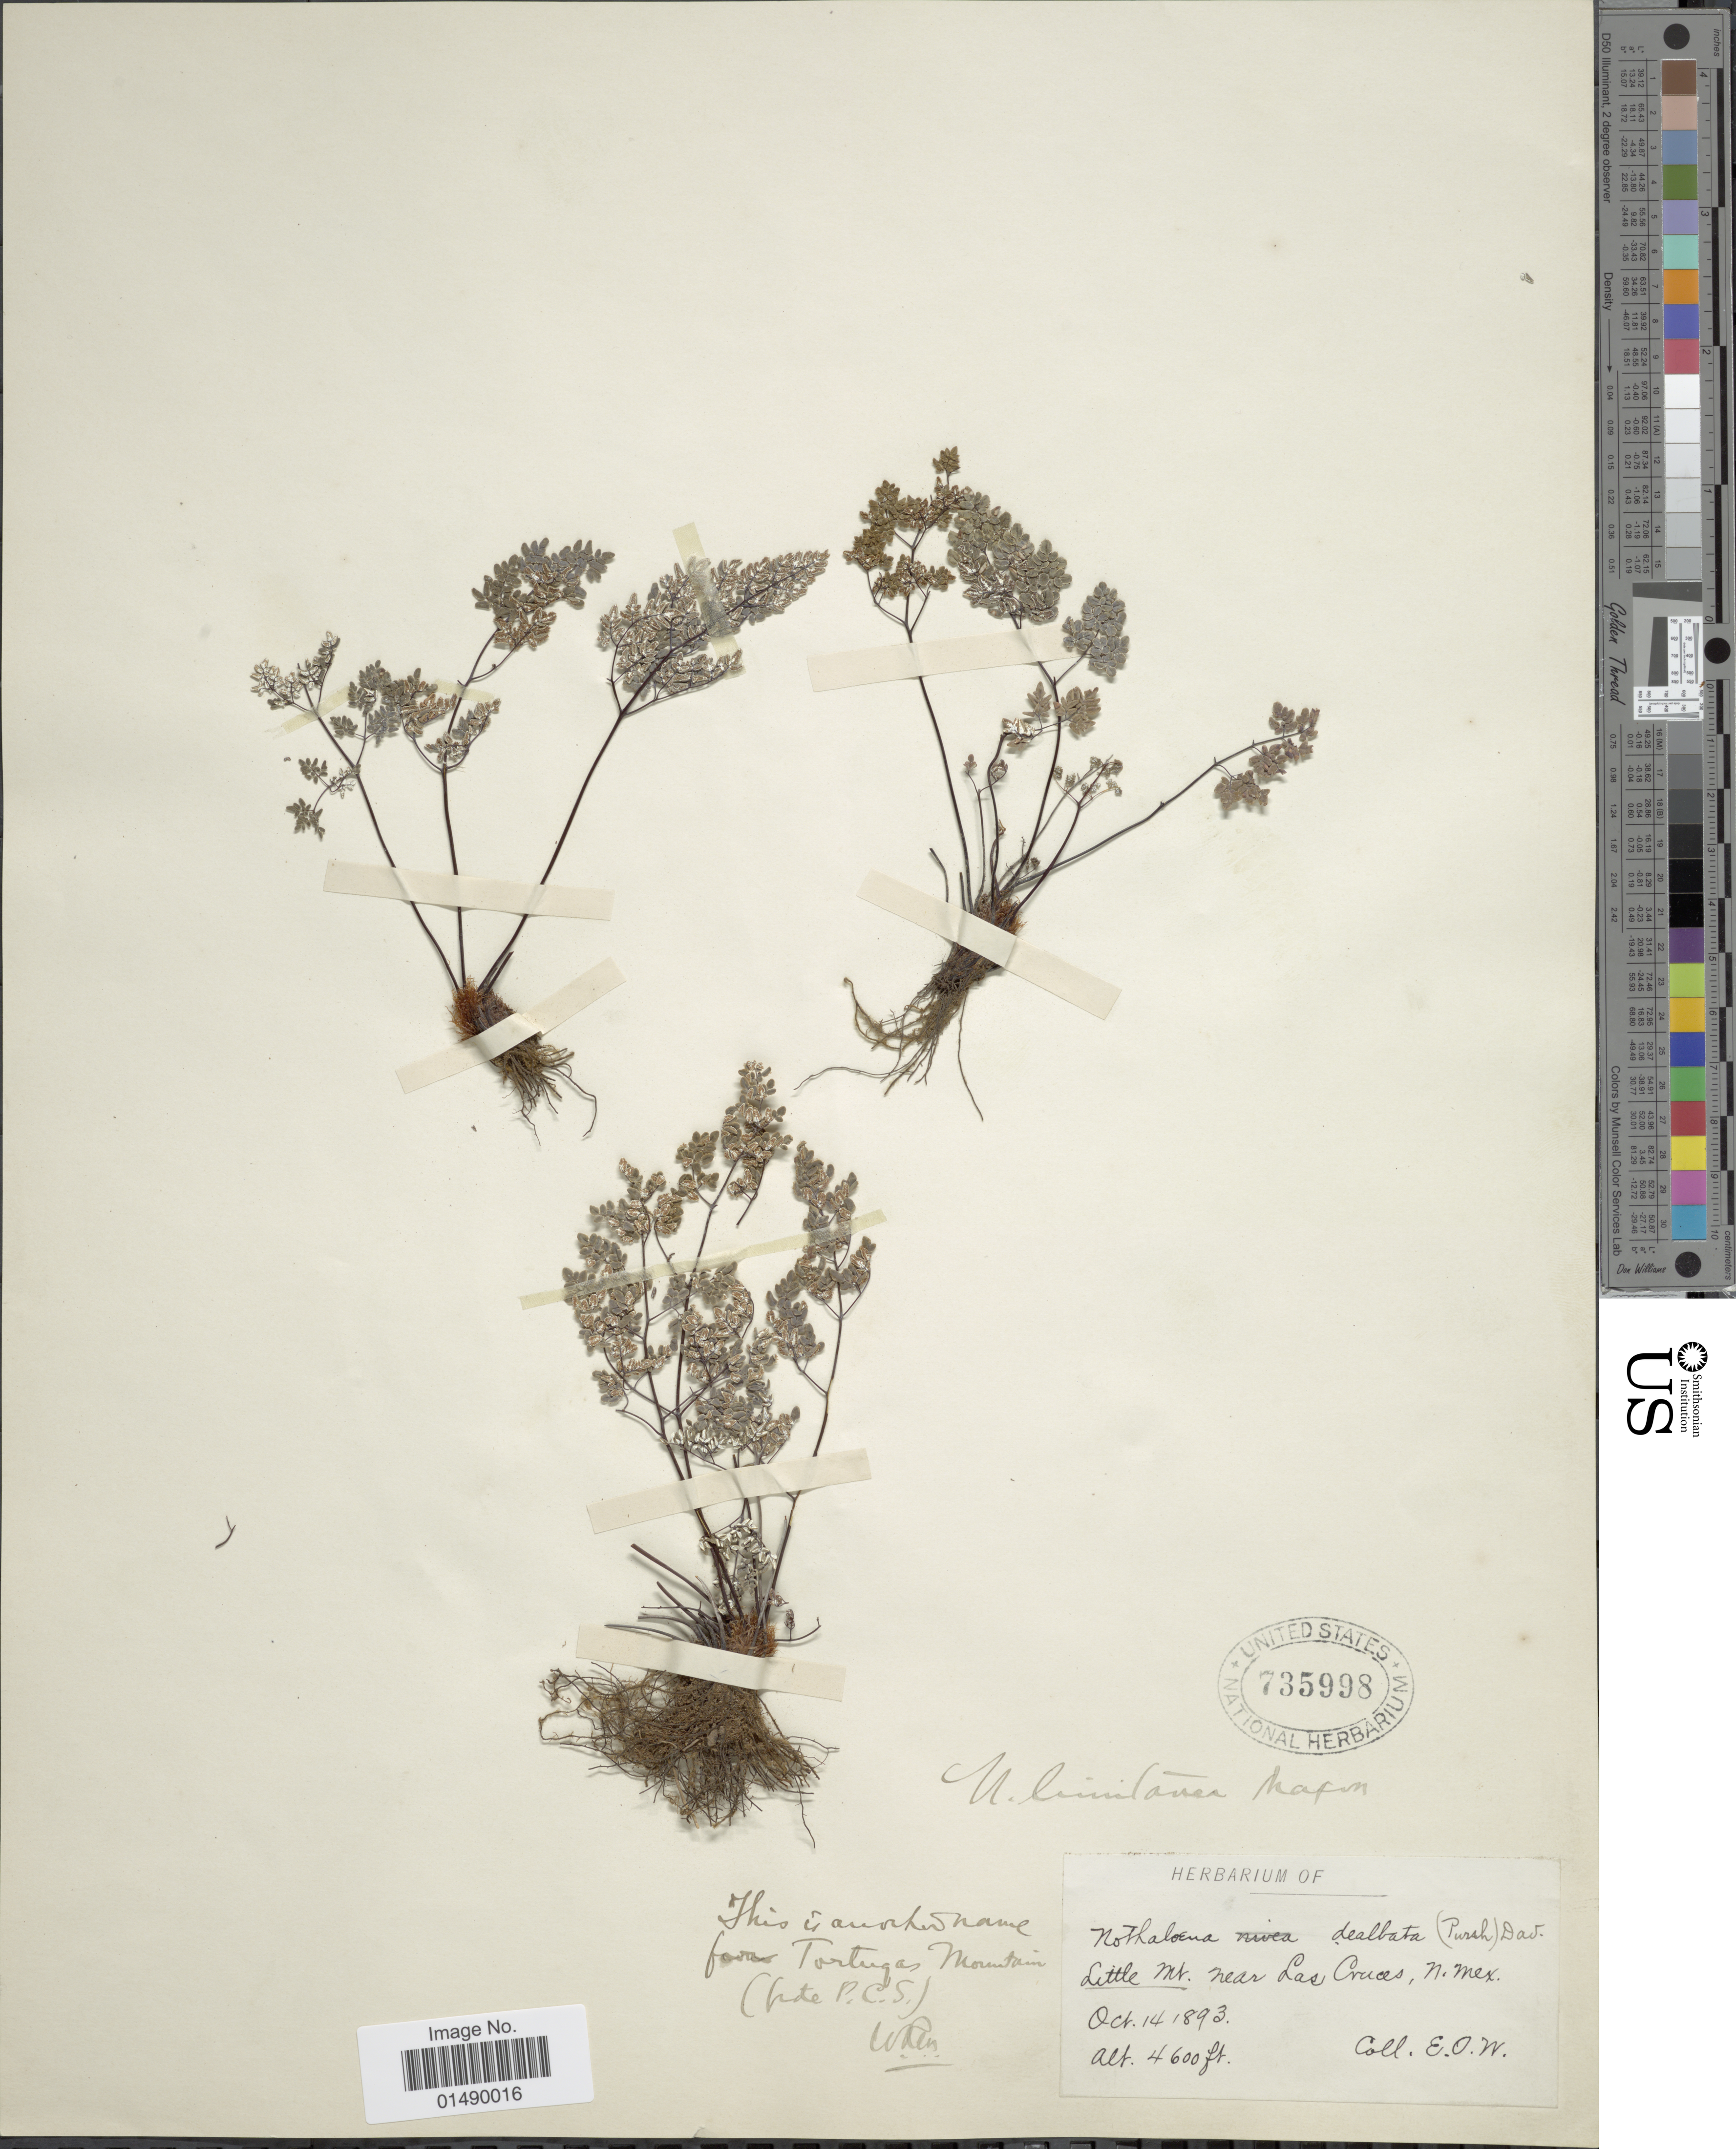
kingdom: Plantae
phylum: Tracheophyta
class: Polypodiopsida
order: Polypodiales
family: Pteridaceae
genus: Argyrochosma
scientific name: Argyrochosma limitanea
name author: (Maxon) Windham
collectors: E. O. W.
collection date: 1893-10-14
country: United States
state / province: New Mexico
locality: New Mexico, Little Mt. near Las Cruces.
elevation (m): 1402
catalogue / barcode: US 735998